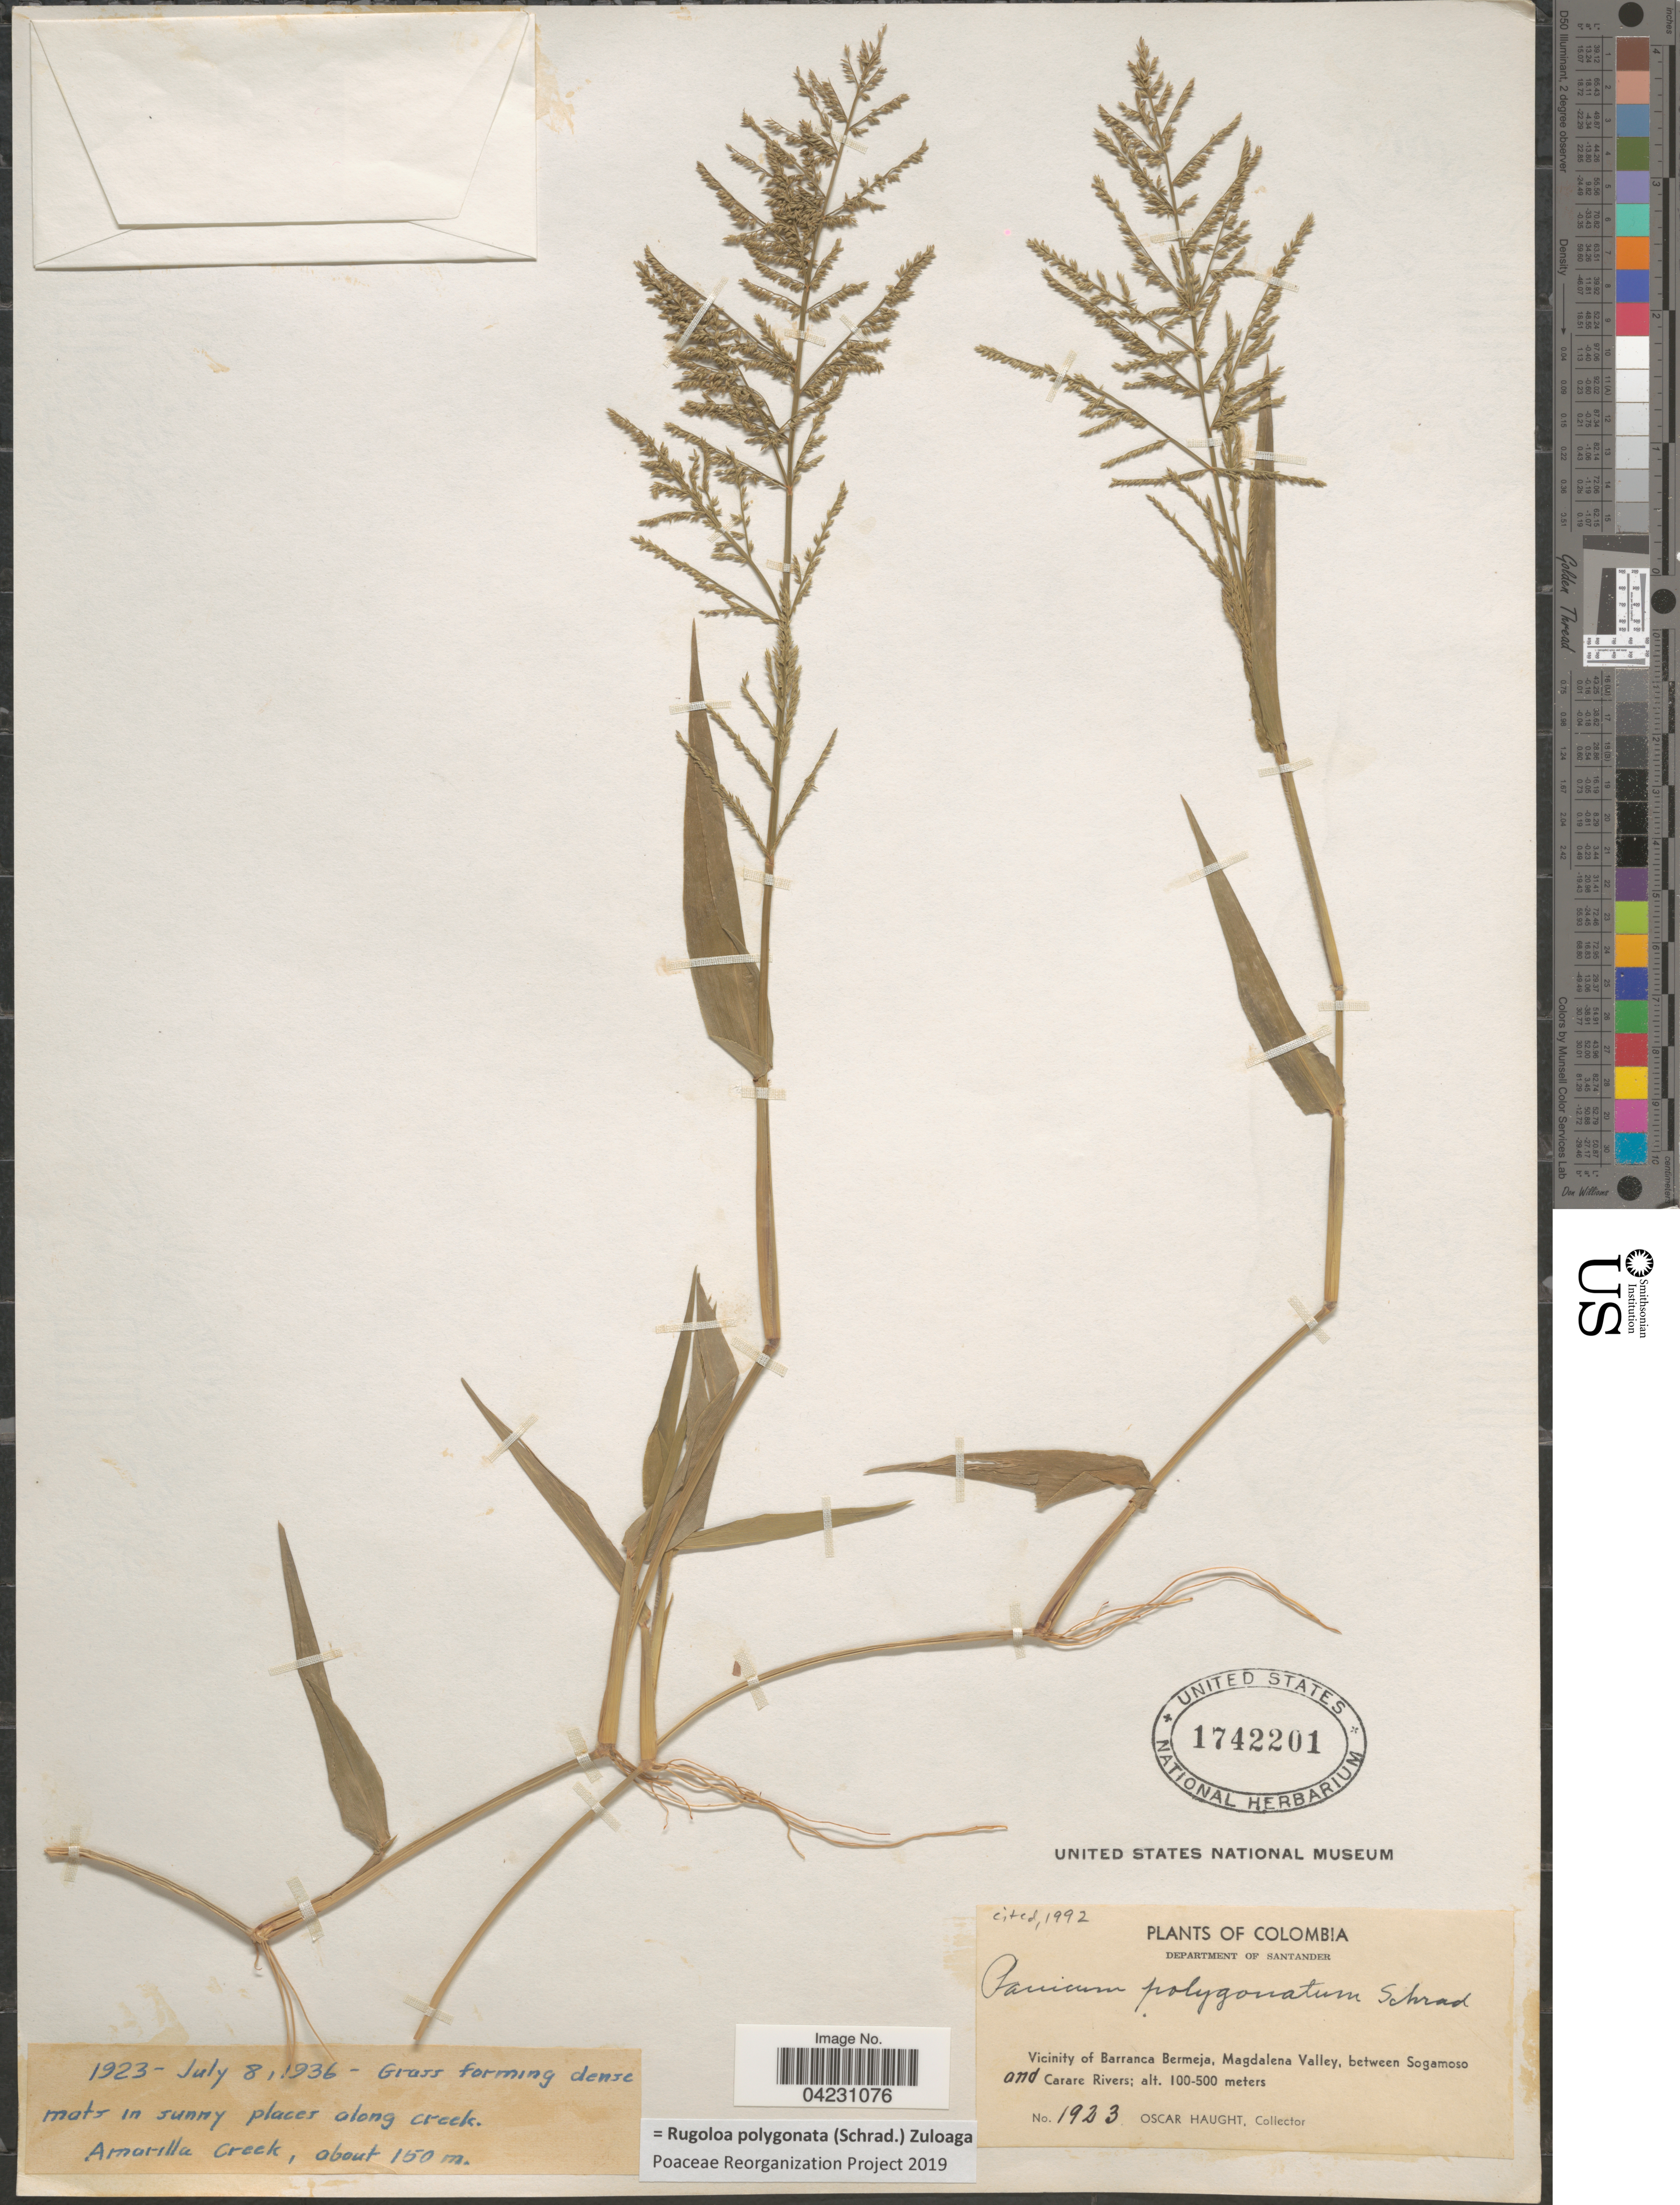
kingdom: Plantae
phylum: Tracheophyta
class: Liliopsida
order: Poales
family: Poaceae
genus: Rugoloa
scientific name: Rugoloa polygonata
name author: (Schrad.) Zuloaga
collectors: O. L. Haught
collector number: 1923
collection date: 1936-07-08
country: Colombia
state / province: Santander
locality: Department of Santander. Vicinity of Barranca Bermeja, Magdalena Valley, between Sogamoso and Carare Rivers. Amarilla Creek.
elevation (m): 100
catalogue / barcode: US 1742201